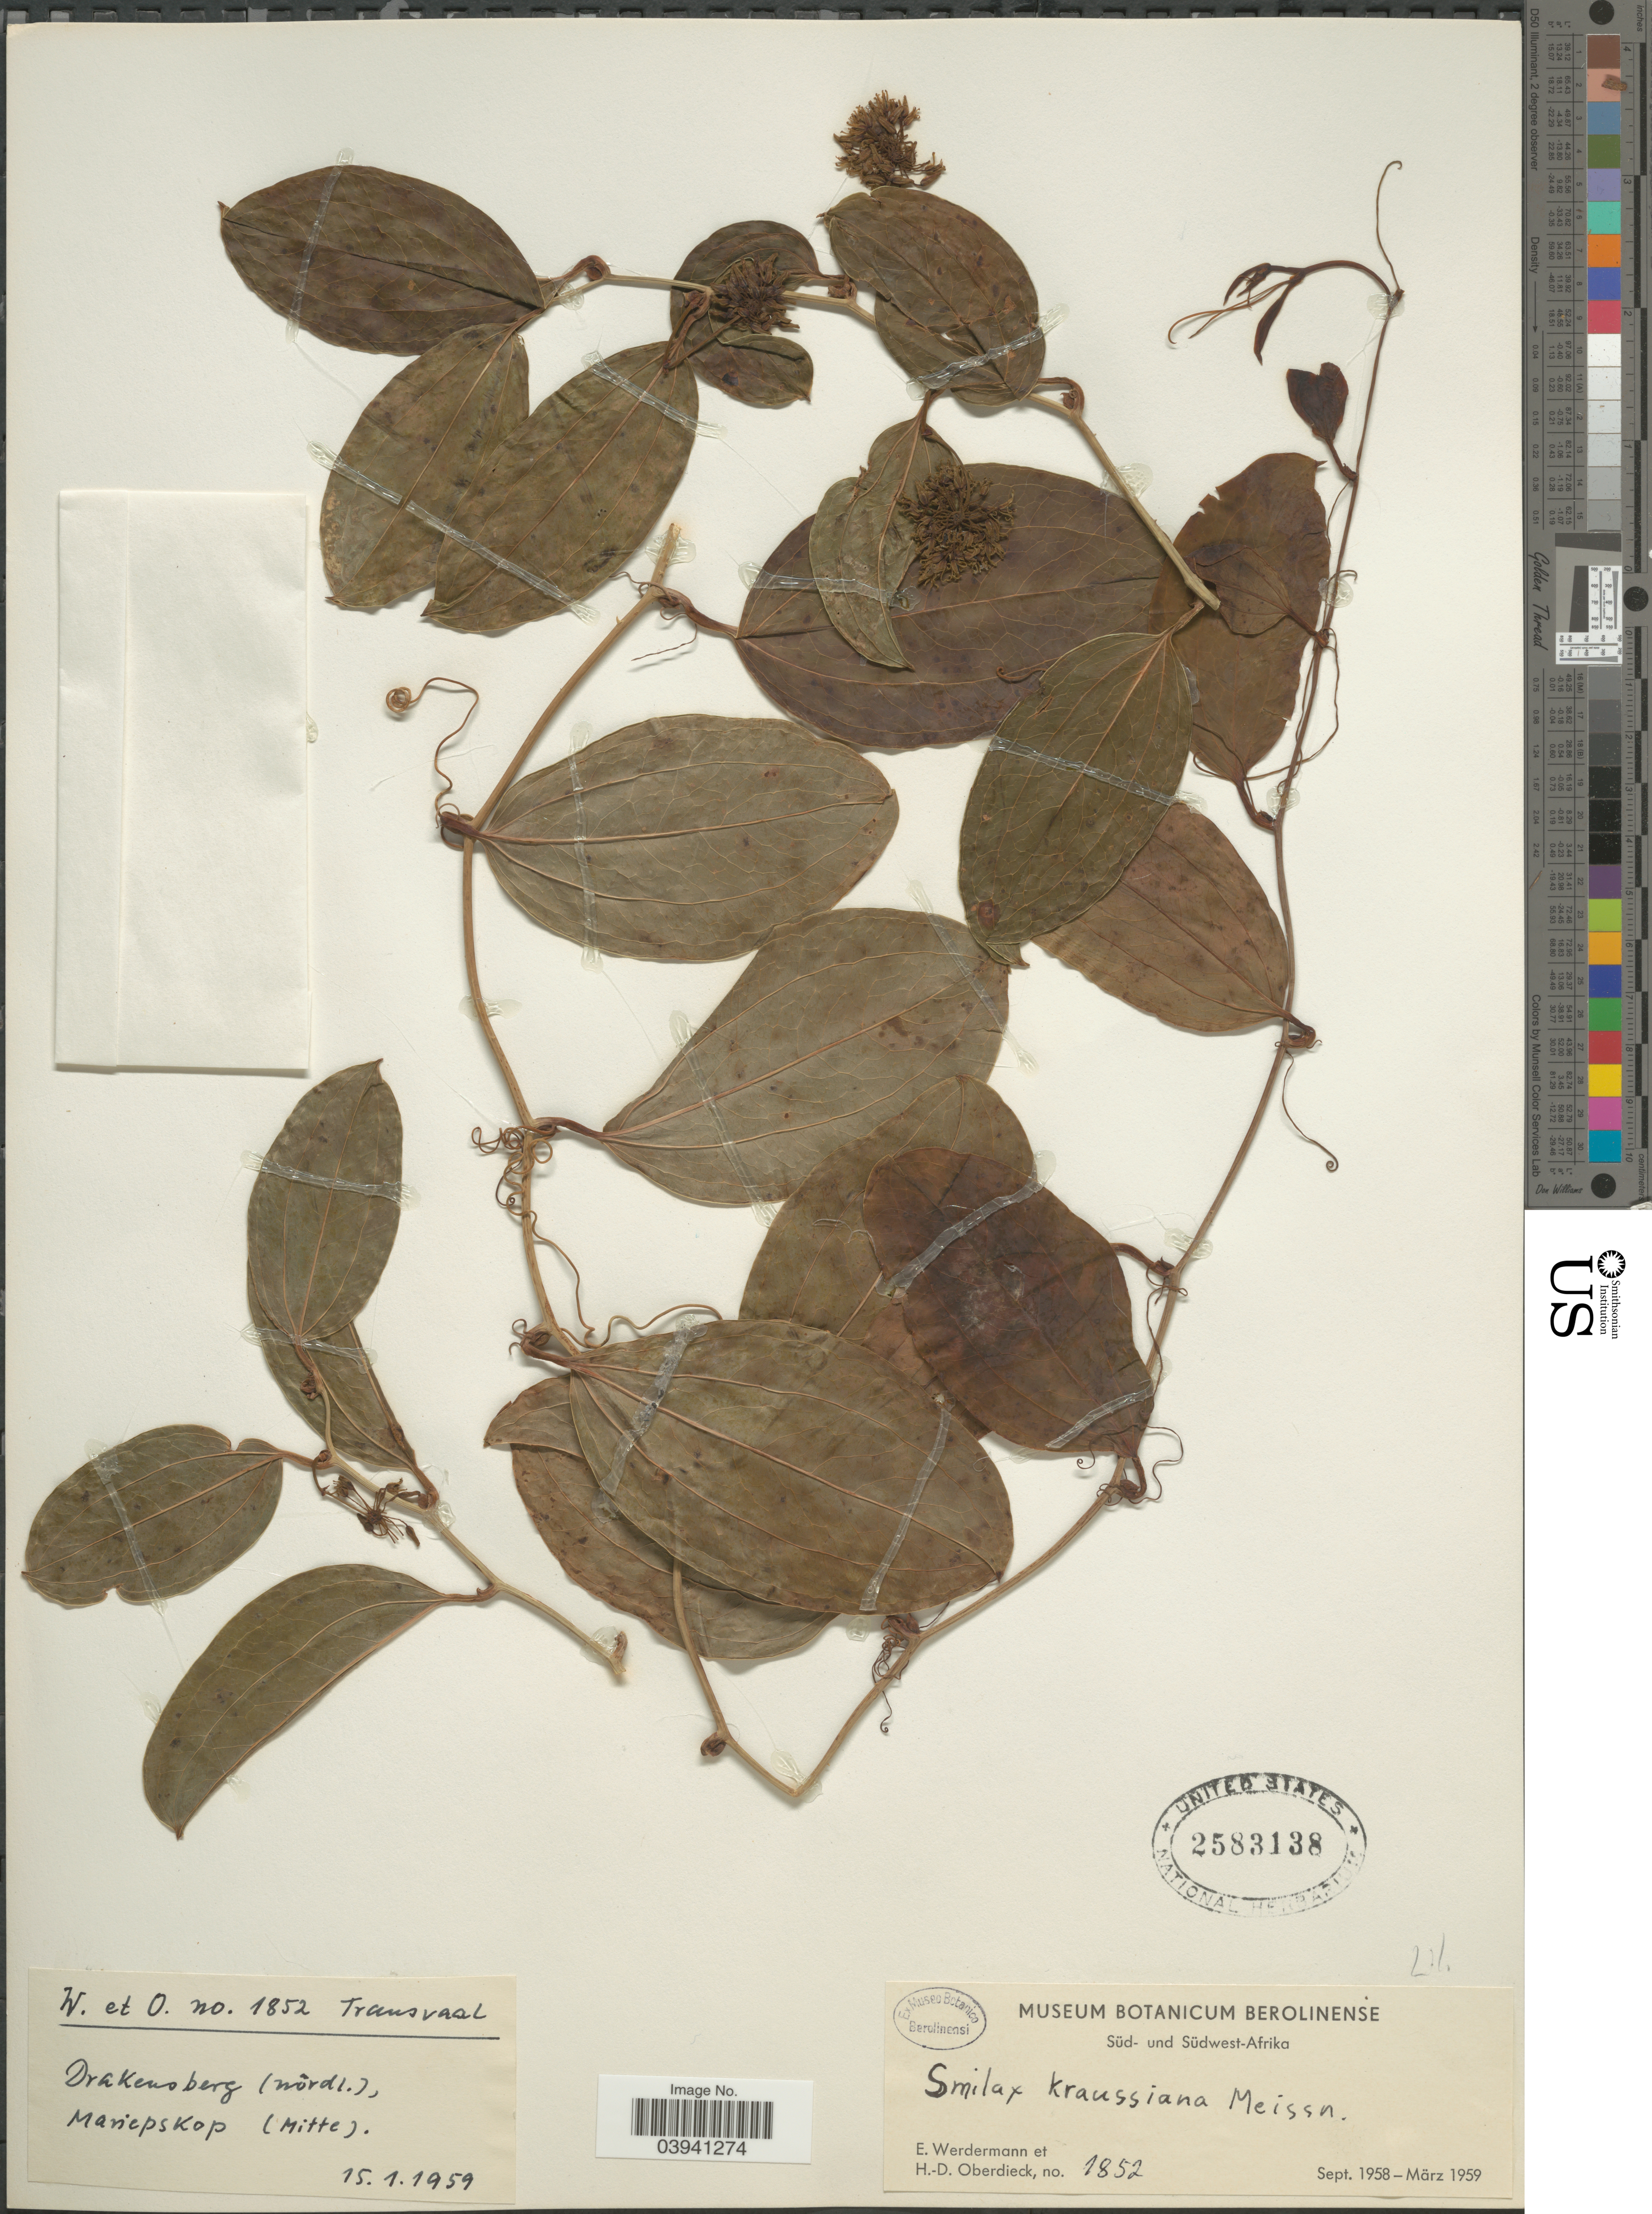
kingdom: Plantae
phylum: Tracheophyta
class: Liliopsida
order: Liliales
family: Smilacaceae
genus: Smilax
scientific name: Smilax kraussiana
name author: Meisn.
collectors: E. Werdermann & H. Oberdieck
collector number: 1852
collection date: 1959-01-15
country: South Africa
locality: Transvaal. Drakenberg (wördl.), Mariepskop (Mitte).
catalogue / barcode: US 2583138